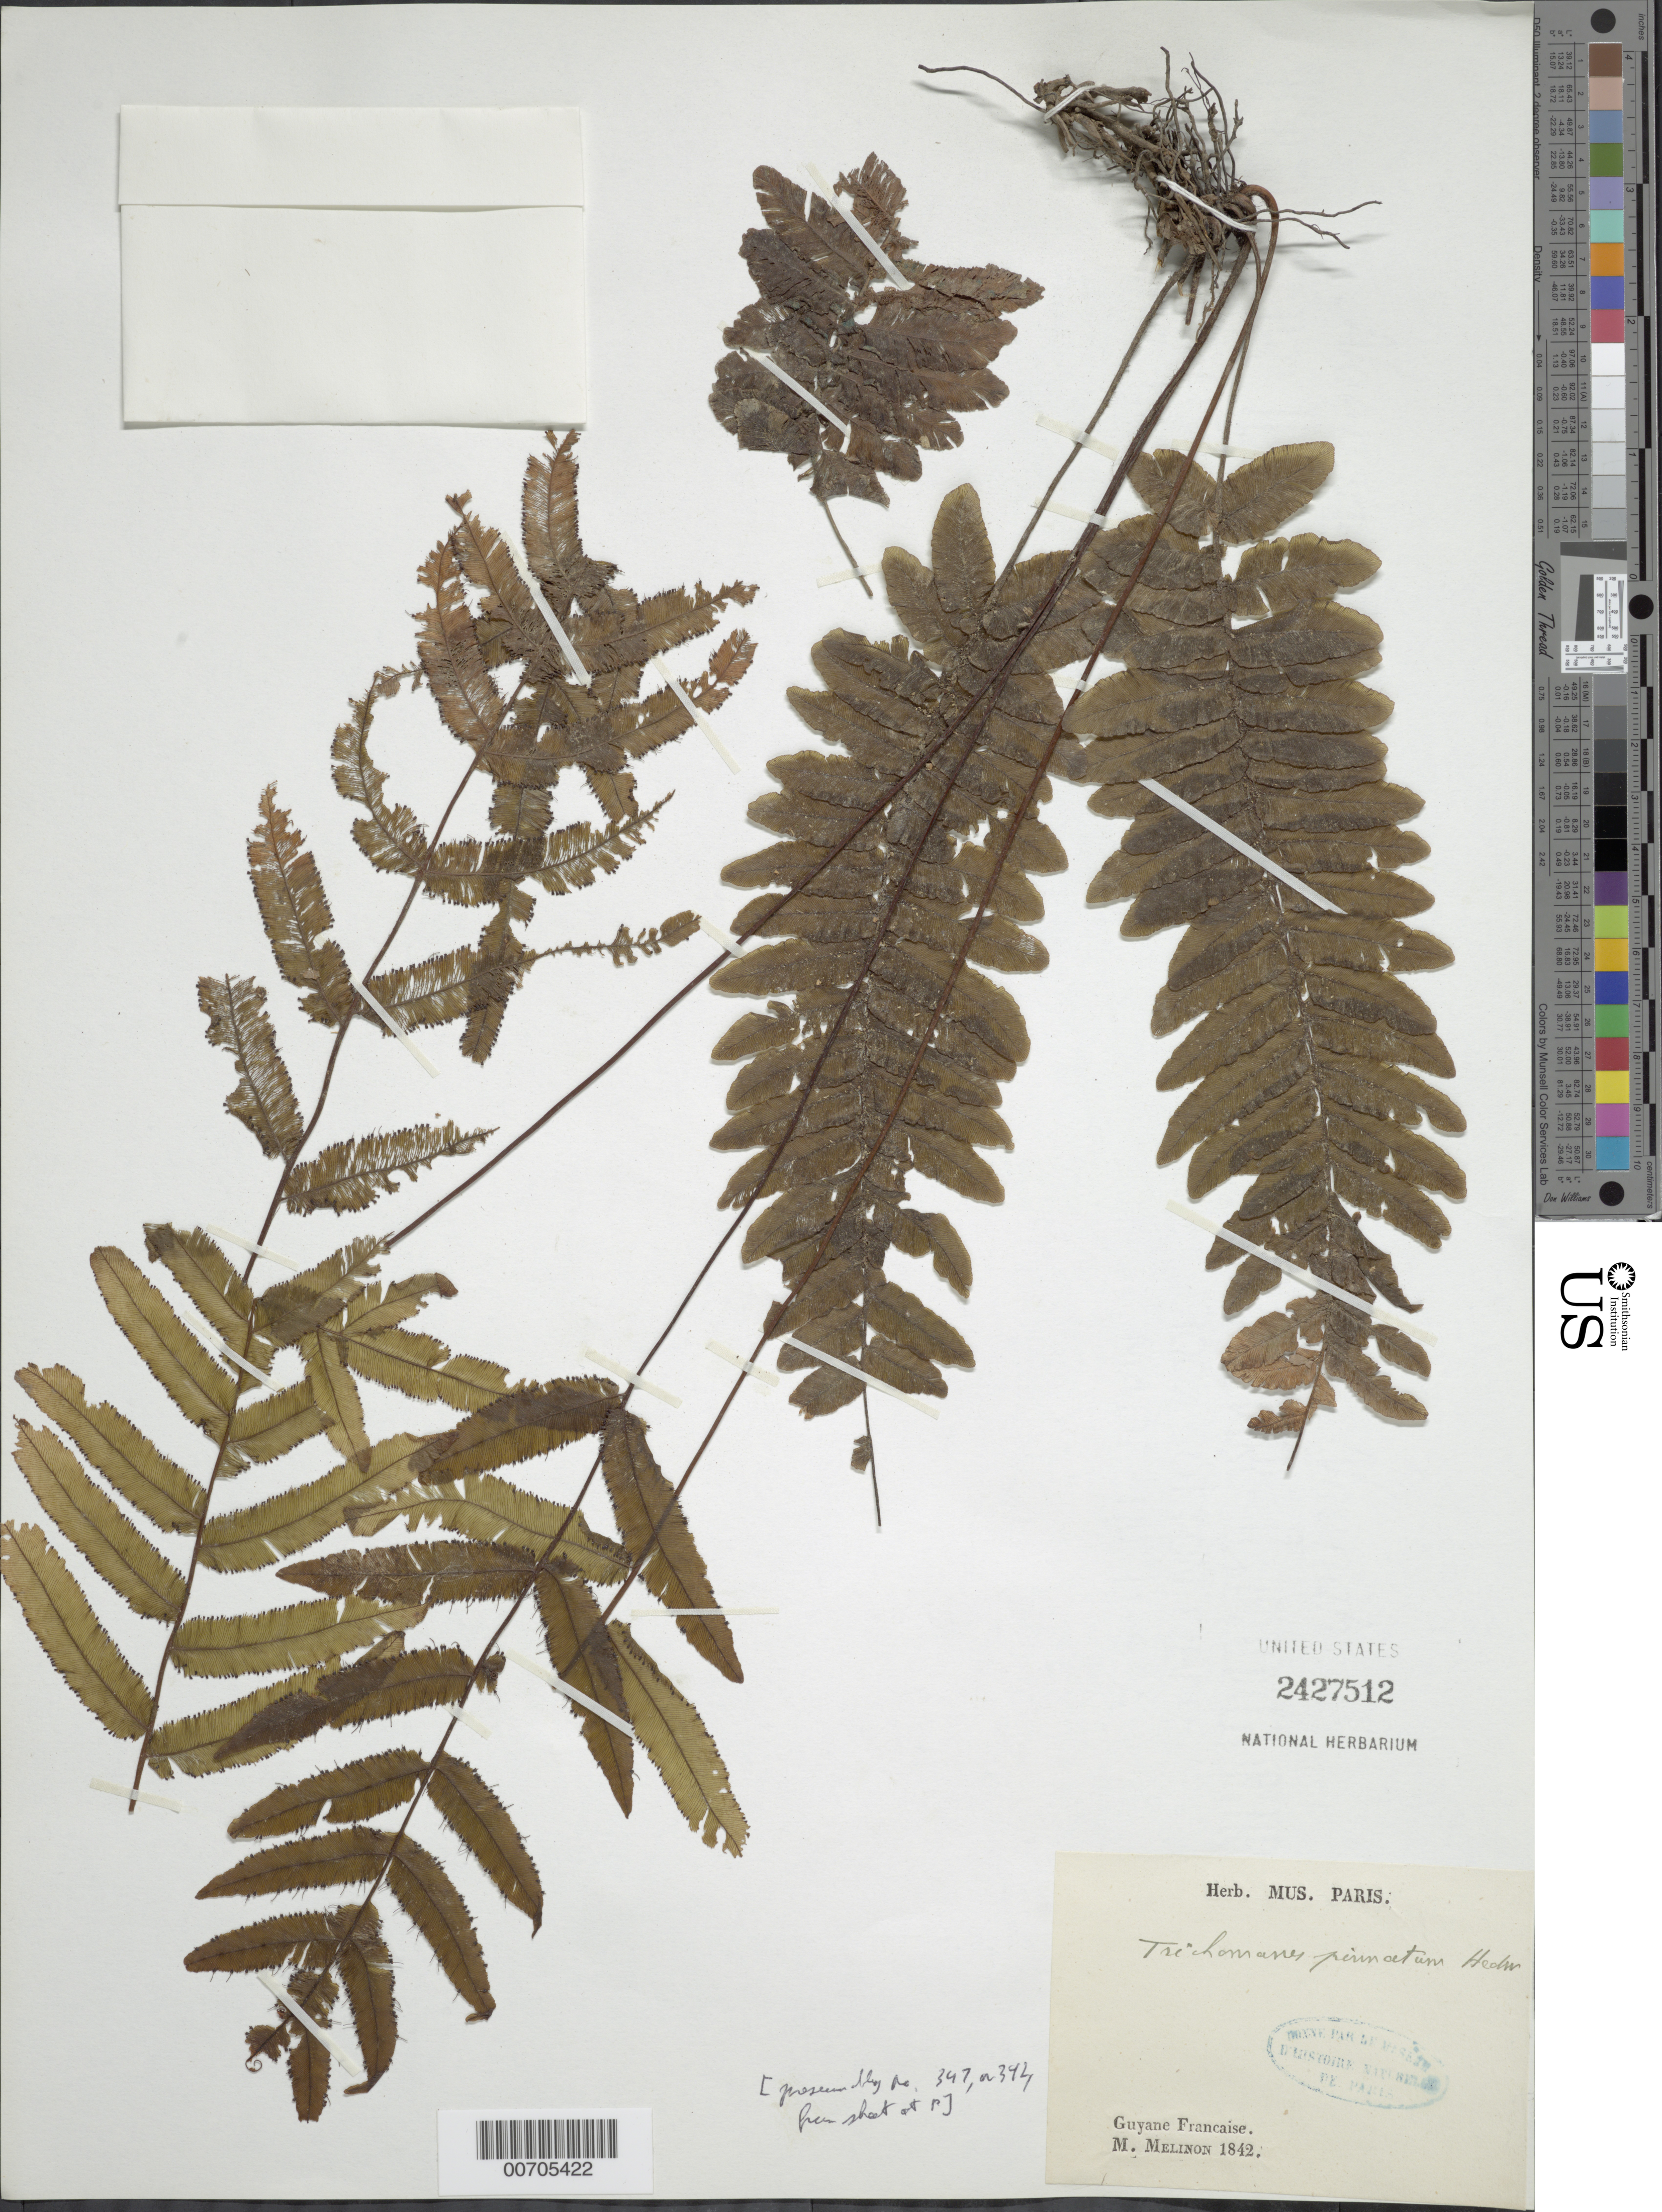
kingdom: Plantae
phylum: Tracheophyta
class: Polypodiopsida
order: Hymenophyllales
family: Hymenophyllaceae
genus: Trichomanes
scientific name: Trichomanes pinnatum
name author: Hedw.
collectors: E. Mélinon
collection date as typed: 1842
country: French Guiana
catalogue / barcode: US 2427512